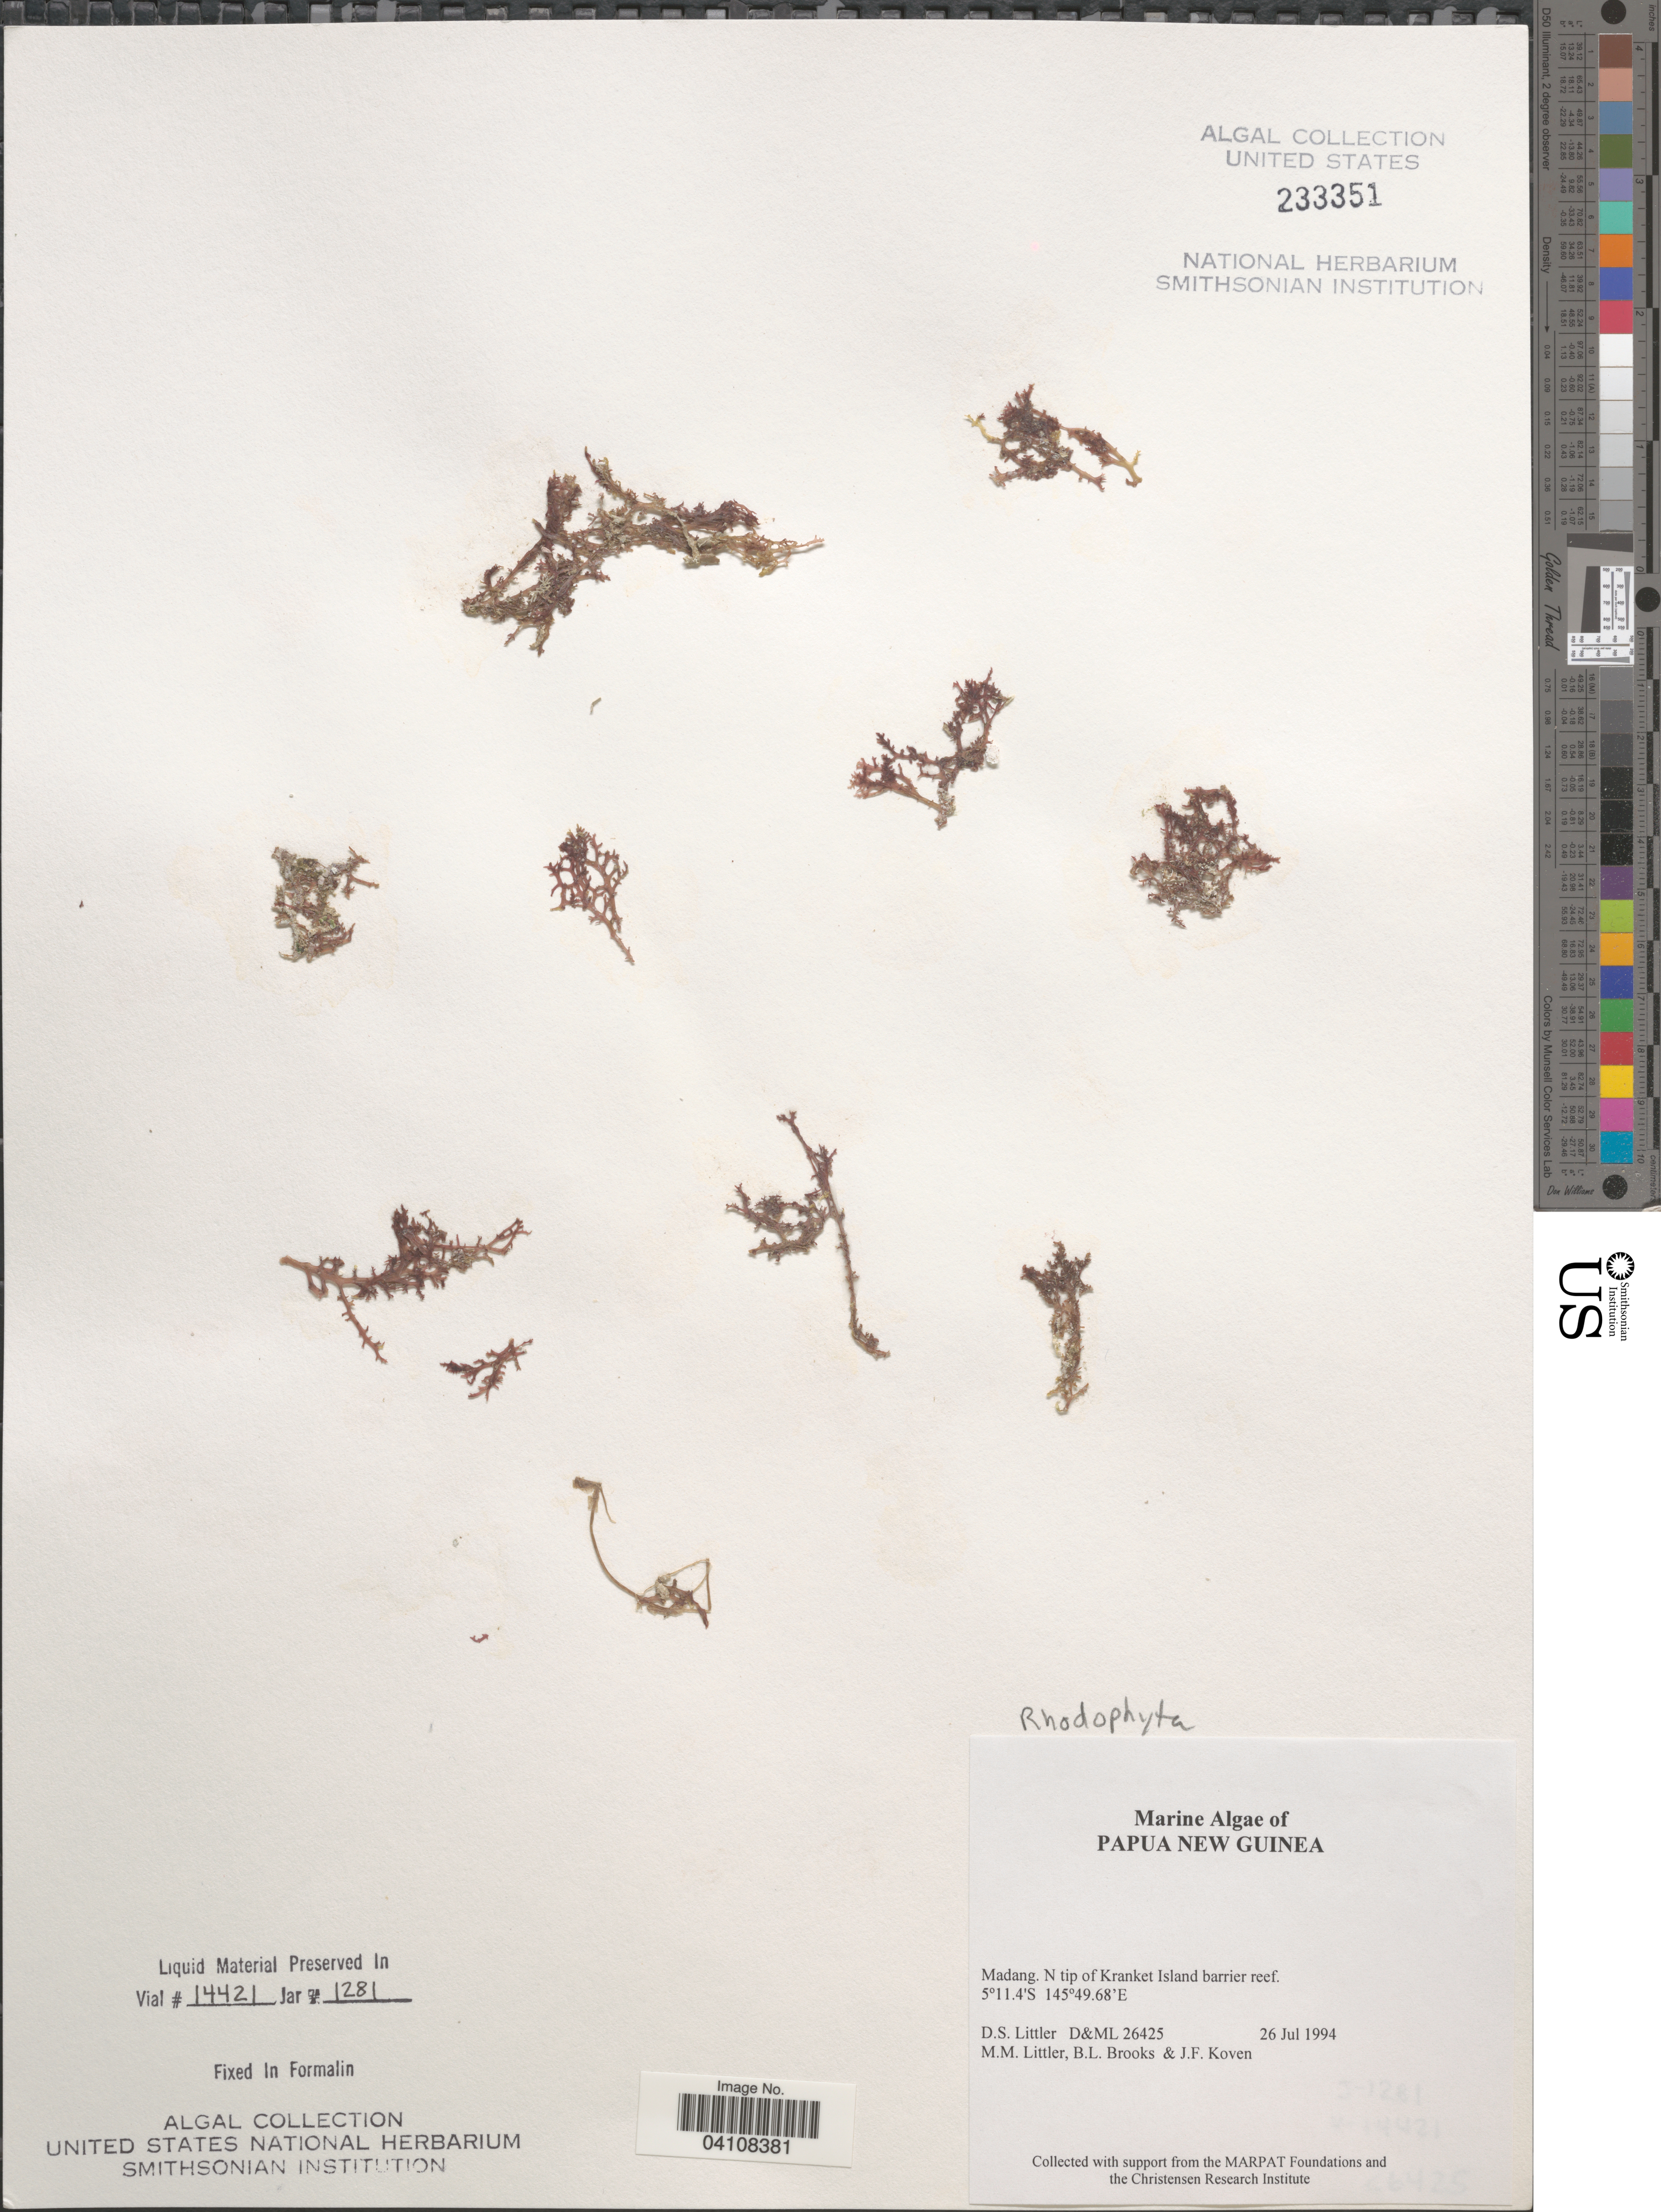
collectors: D. S. Littler, B. Brooks & J. Koven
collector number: D&ML26425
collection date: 1994-07-26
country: Papua New Guinea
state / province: Madang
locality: N tip of Kranket Island barrier reef.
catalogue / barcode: US 233351